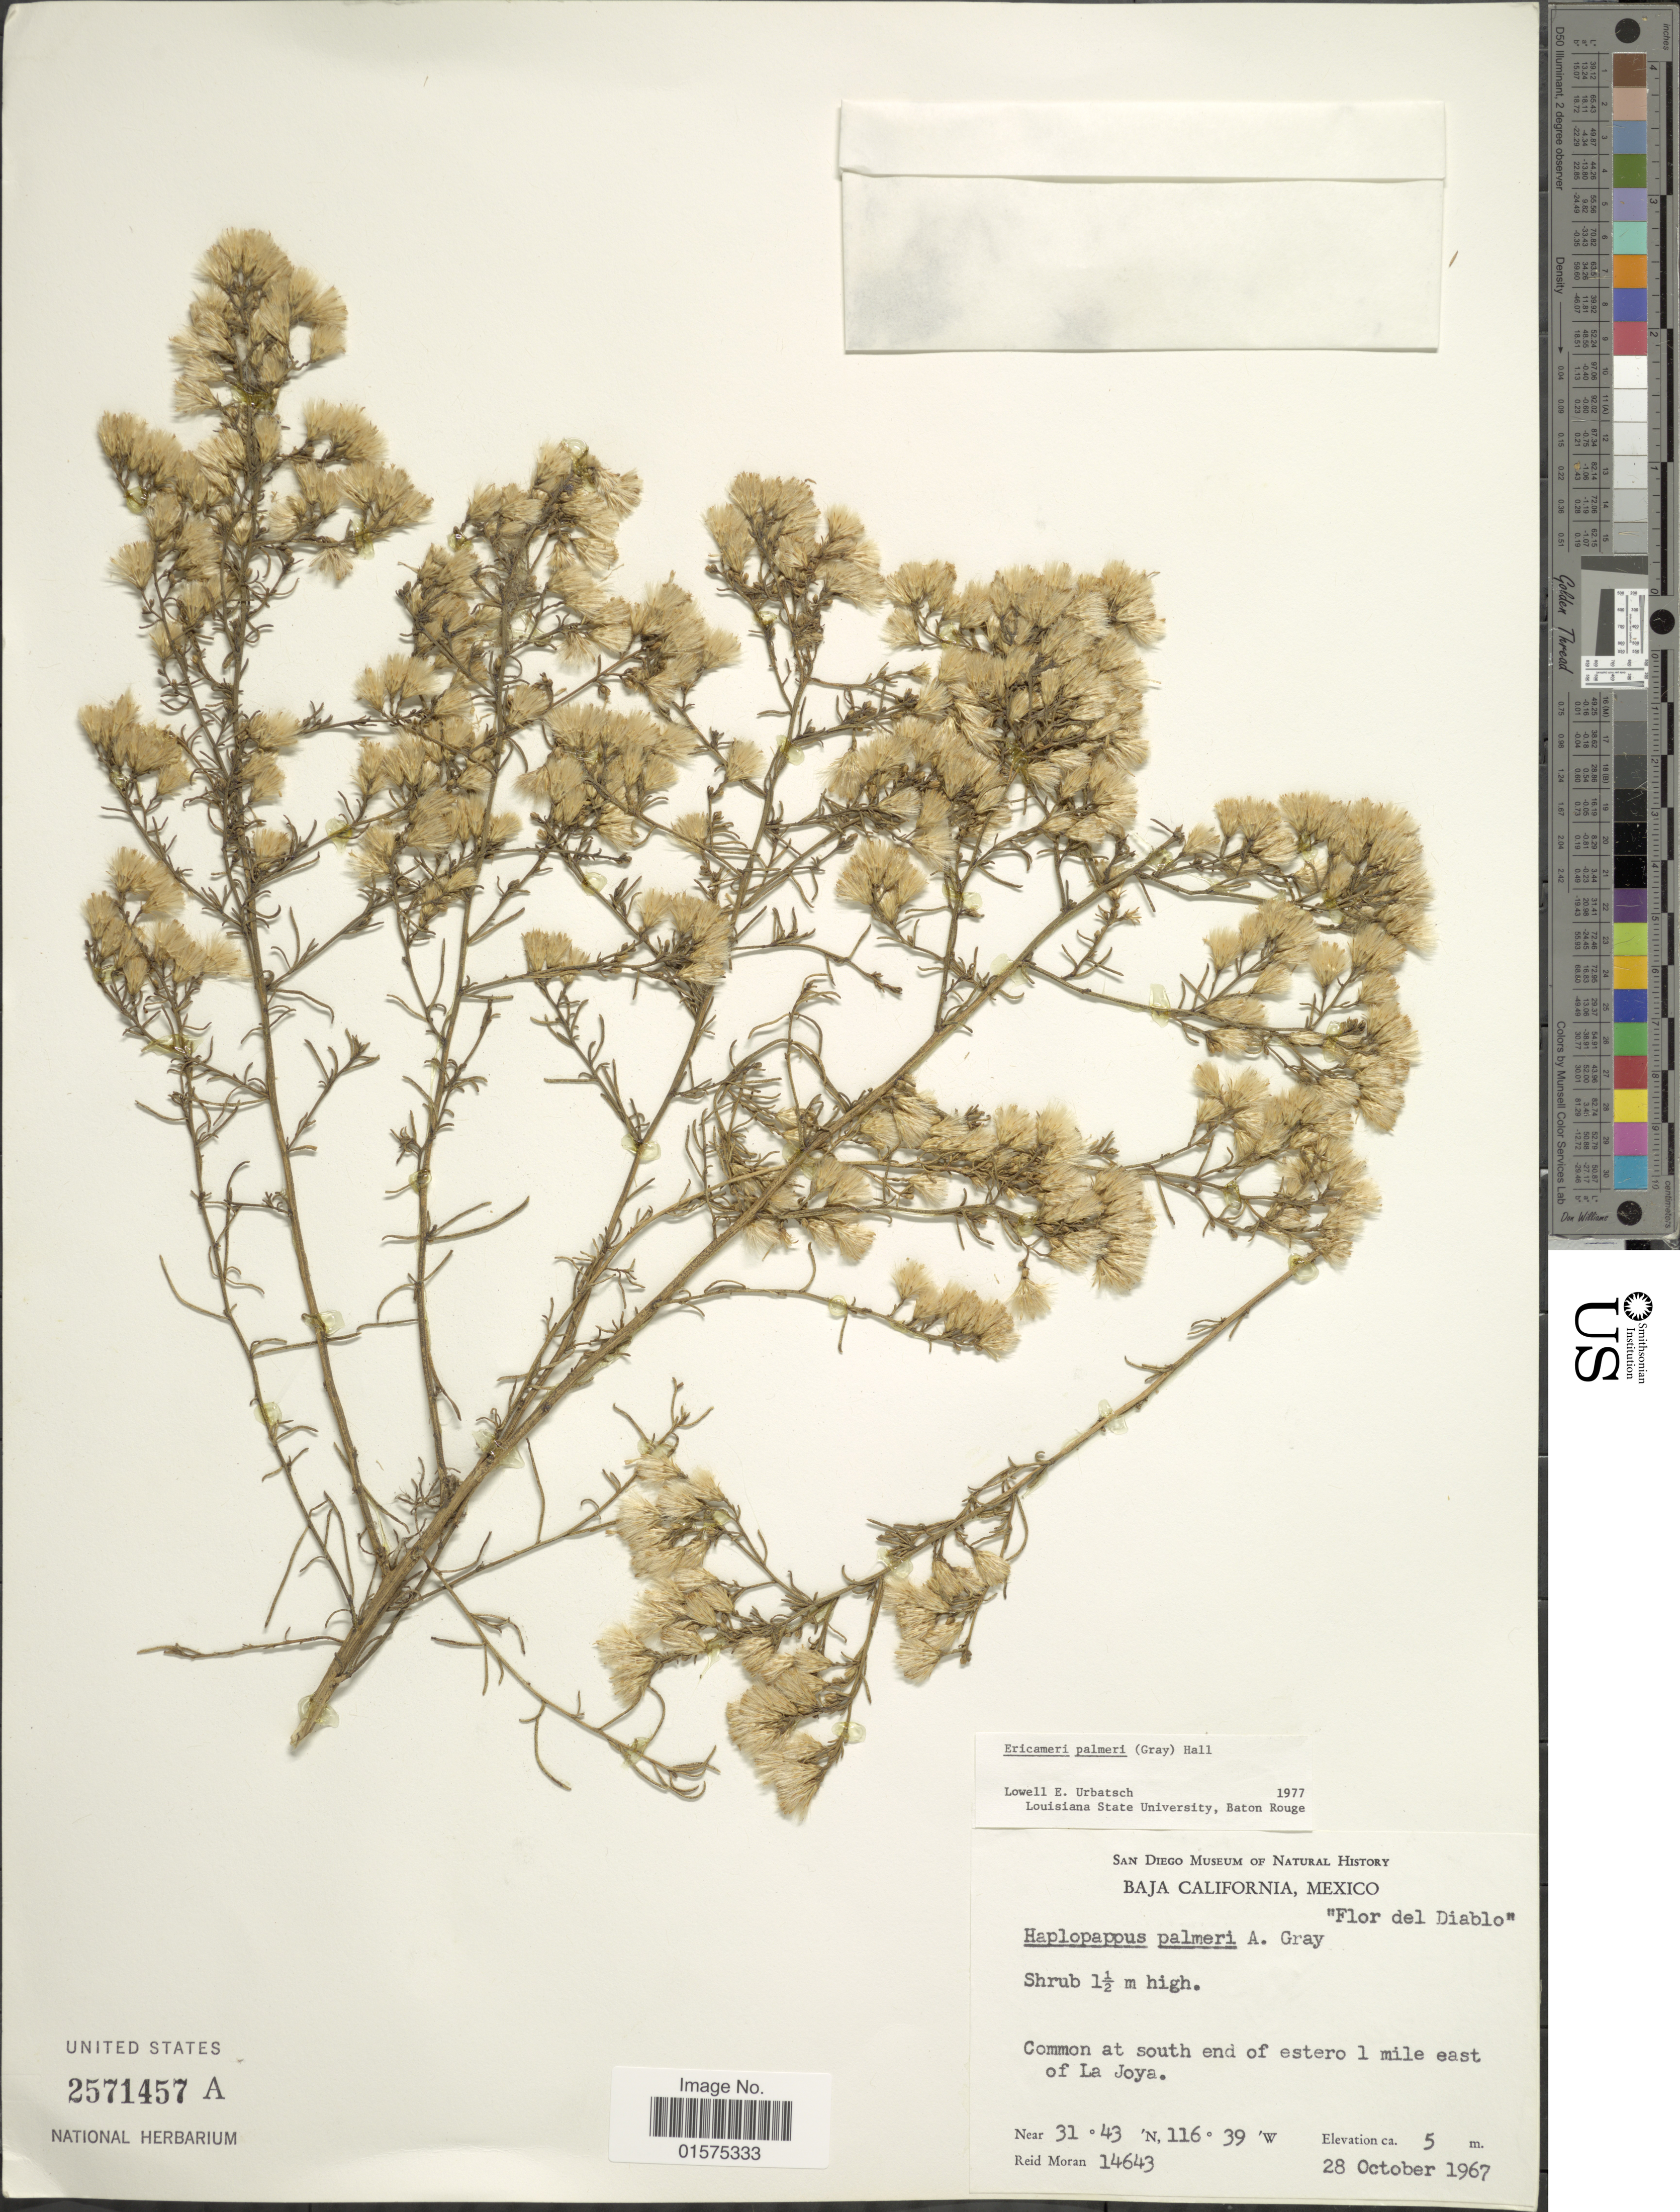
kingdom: Plantae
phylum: Tracheophyta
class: Magnoliopsida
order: Asterales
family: Asteraceae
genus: Ericameria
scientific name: Ericameria palmeri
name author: (A. Gray) H.M. Hall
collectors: R. V. Moran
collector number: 14643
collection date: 1967-10-28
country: Mexico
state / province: Baja California Sur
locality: South end of estero 1 mile east of La Joya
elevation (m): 5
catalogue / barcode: US 2571457A